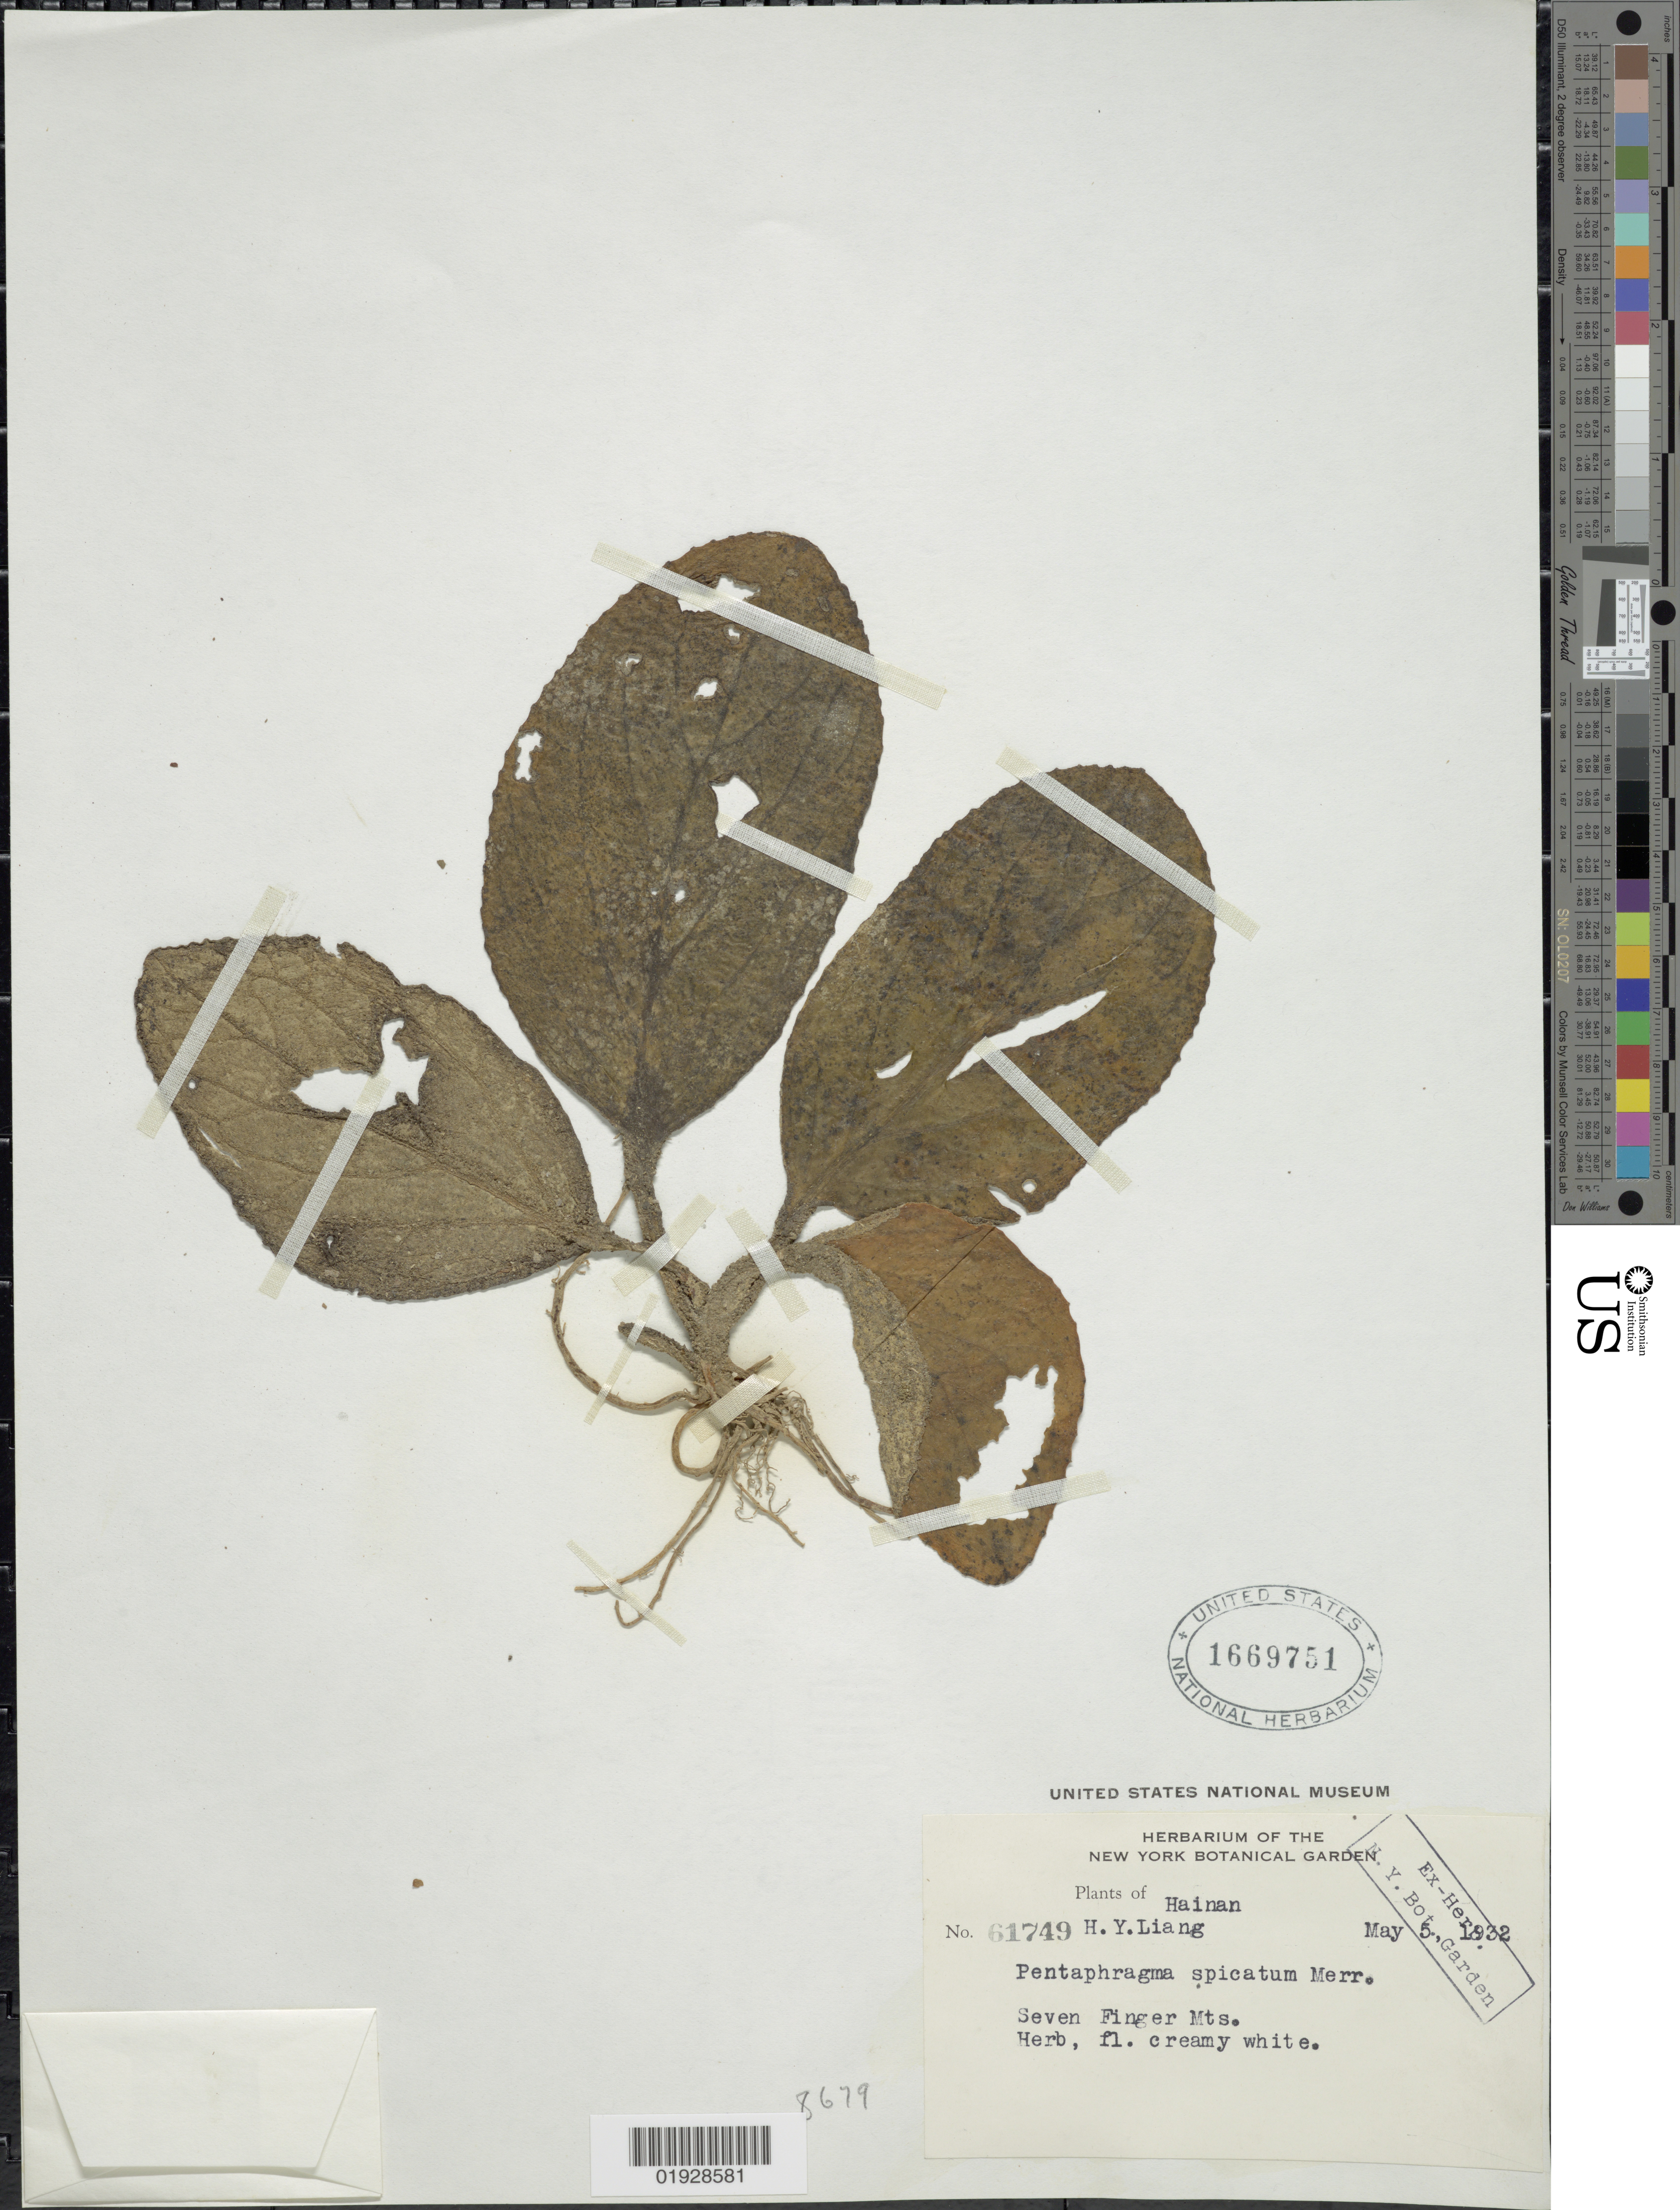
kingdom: Plantae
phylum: Tracheophyta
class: Magnoliopsida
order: Asterales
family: Pentaphragmataceae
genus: Pentaphragma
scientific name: Pentaphragma spicatum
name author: Merr.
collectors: H. Y. Liang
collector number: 61749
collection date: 1932-05-05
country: China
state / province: Hainan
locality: Seven Finger Mts.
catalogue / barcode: US 1669751